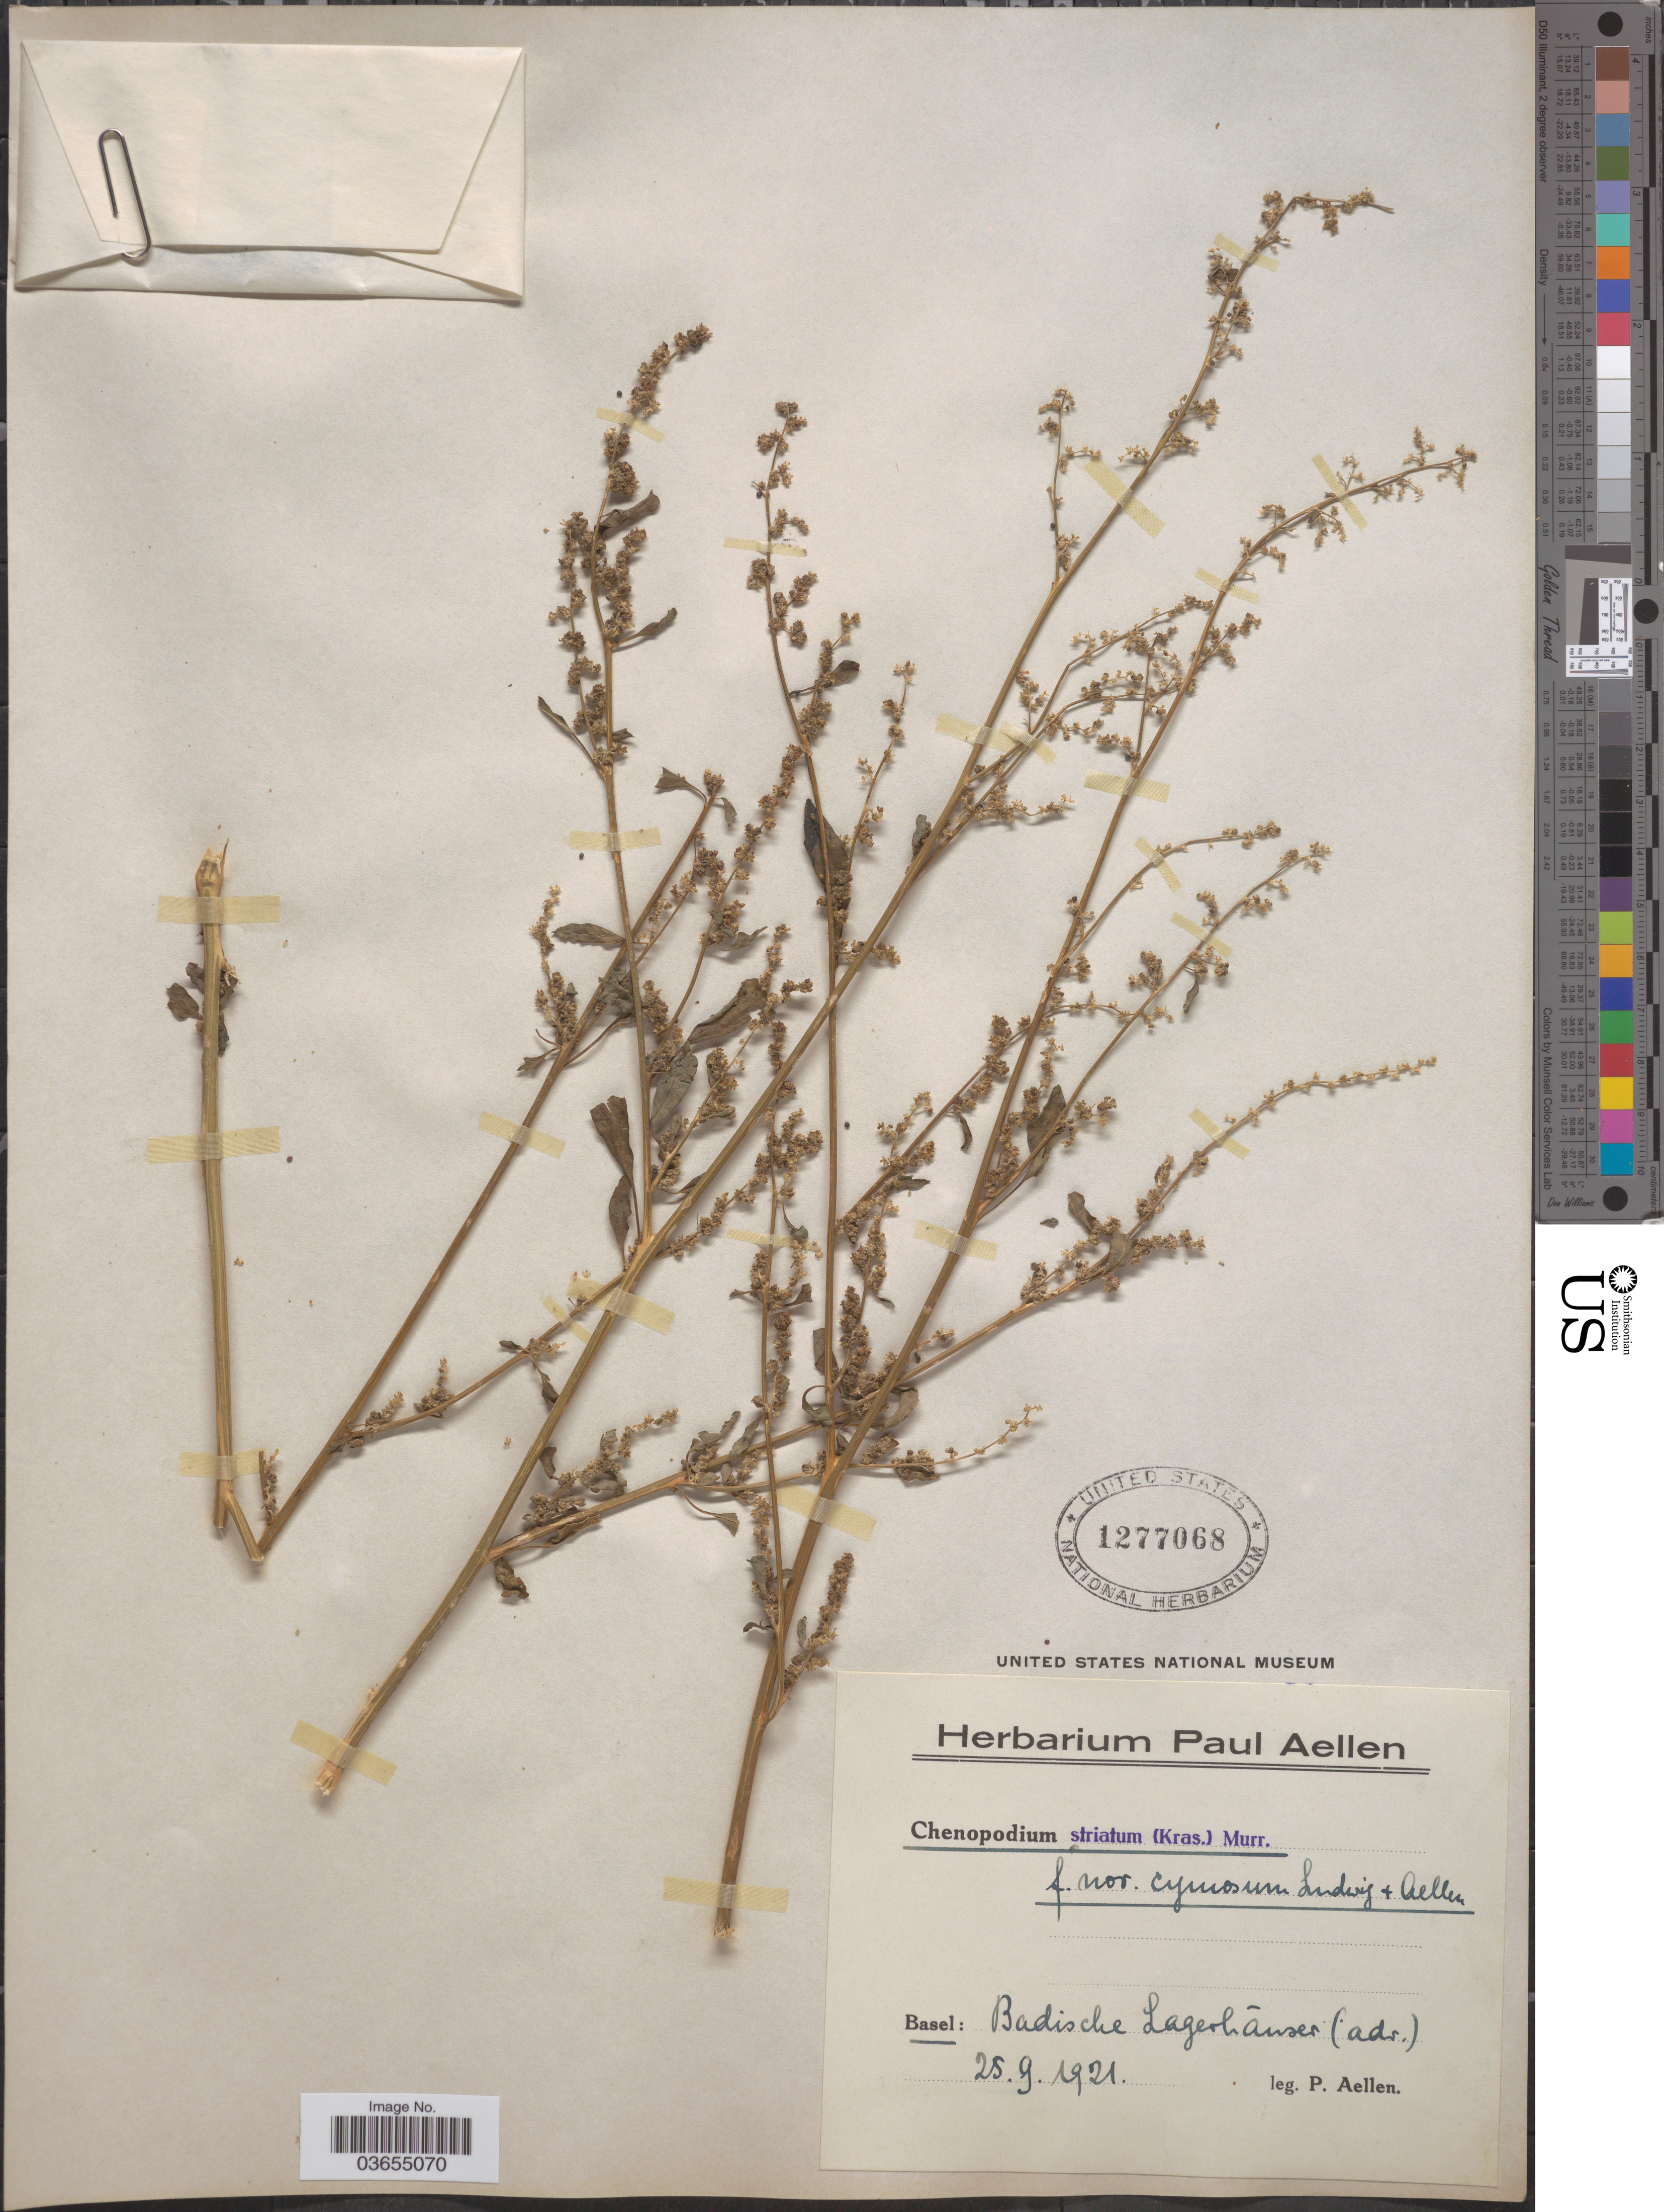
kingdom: Plantae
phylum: Tracheophyta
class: Magnoliopsida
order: Caryophyllales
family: Amaranthaceae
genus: Chenopodium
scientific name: Chenopodium striatum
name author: (Krasan) Murr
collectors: P. Aellen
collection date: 1921-09-25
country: Switzerland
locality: Basel: Badische Lagerháuser (adv.).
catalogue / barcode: US 1277068